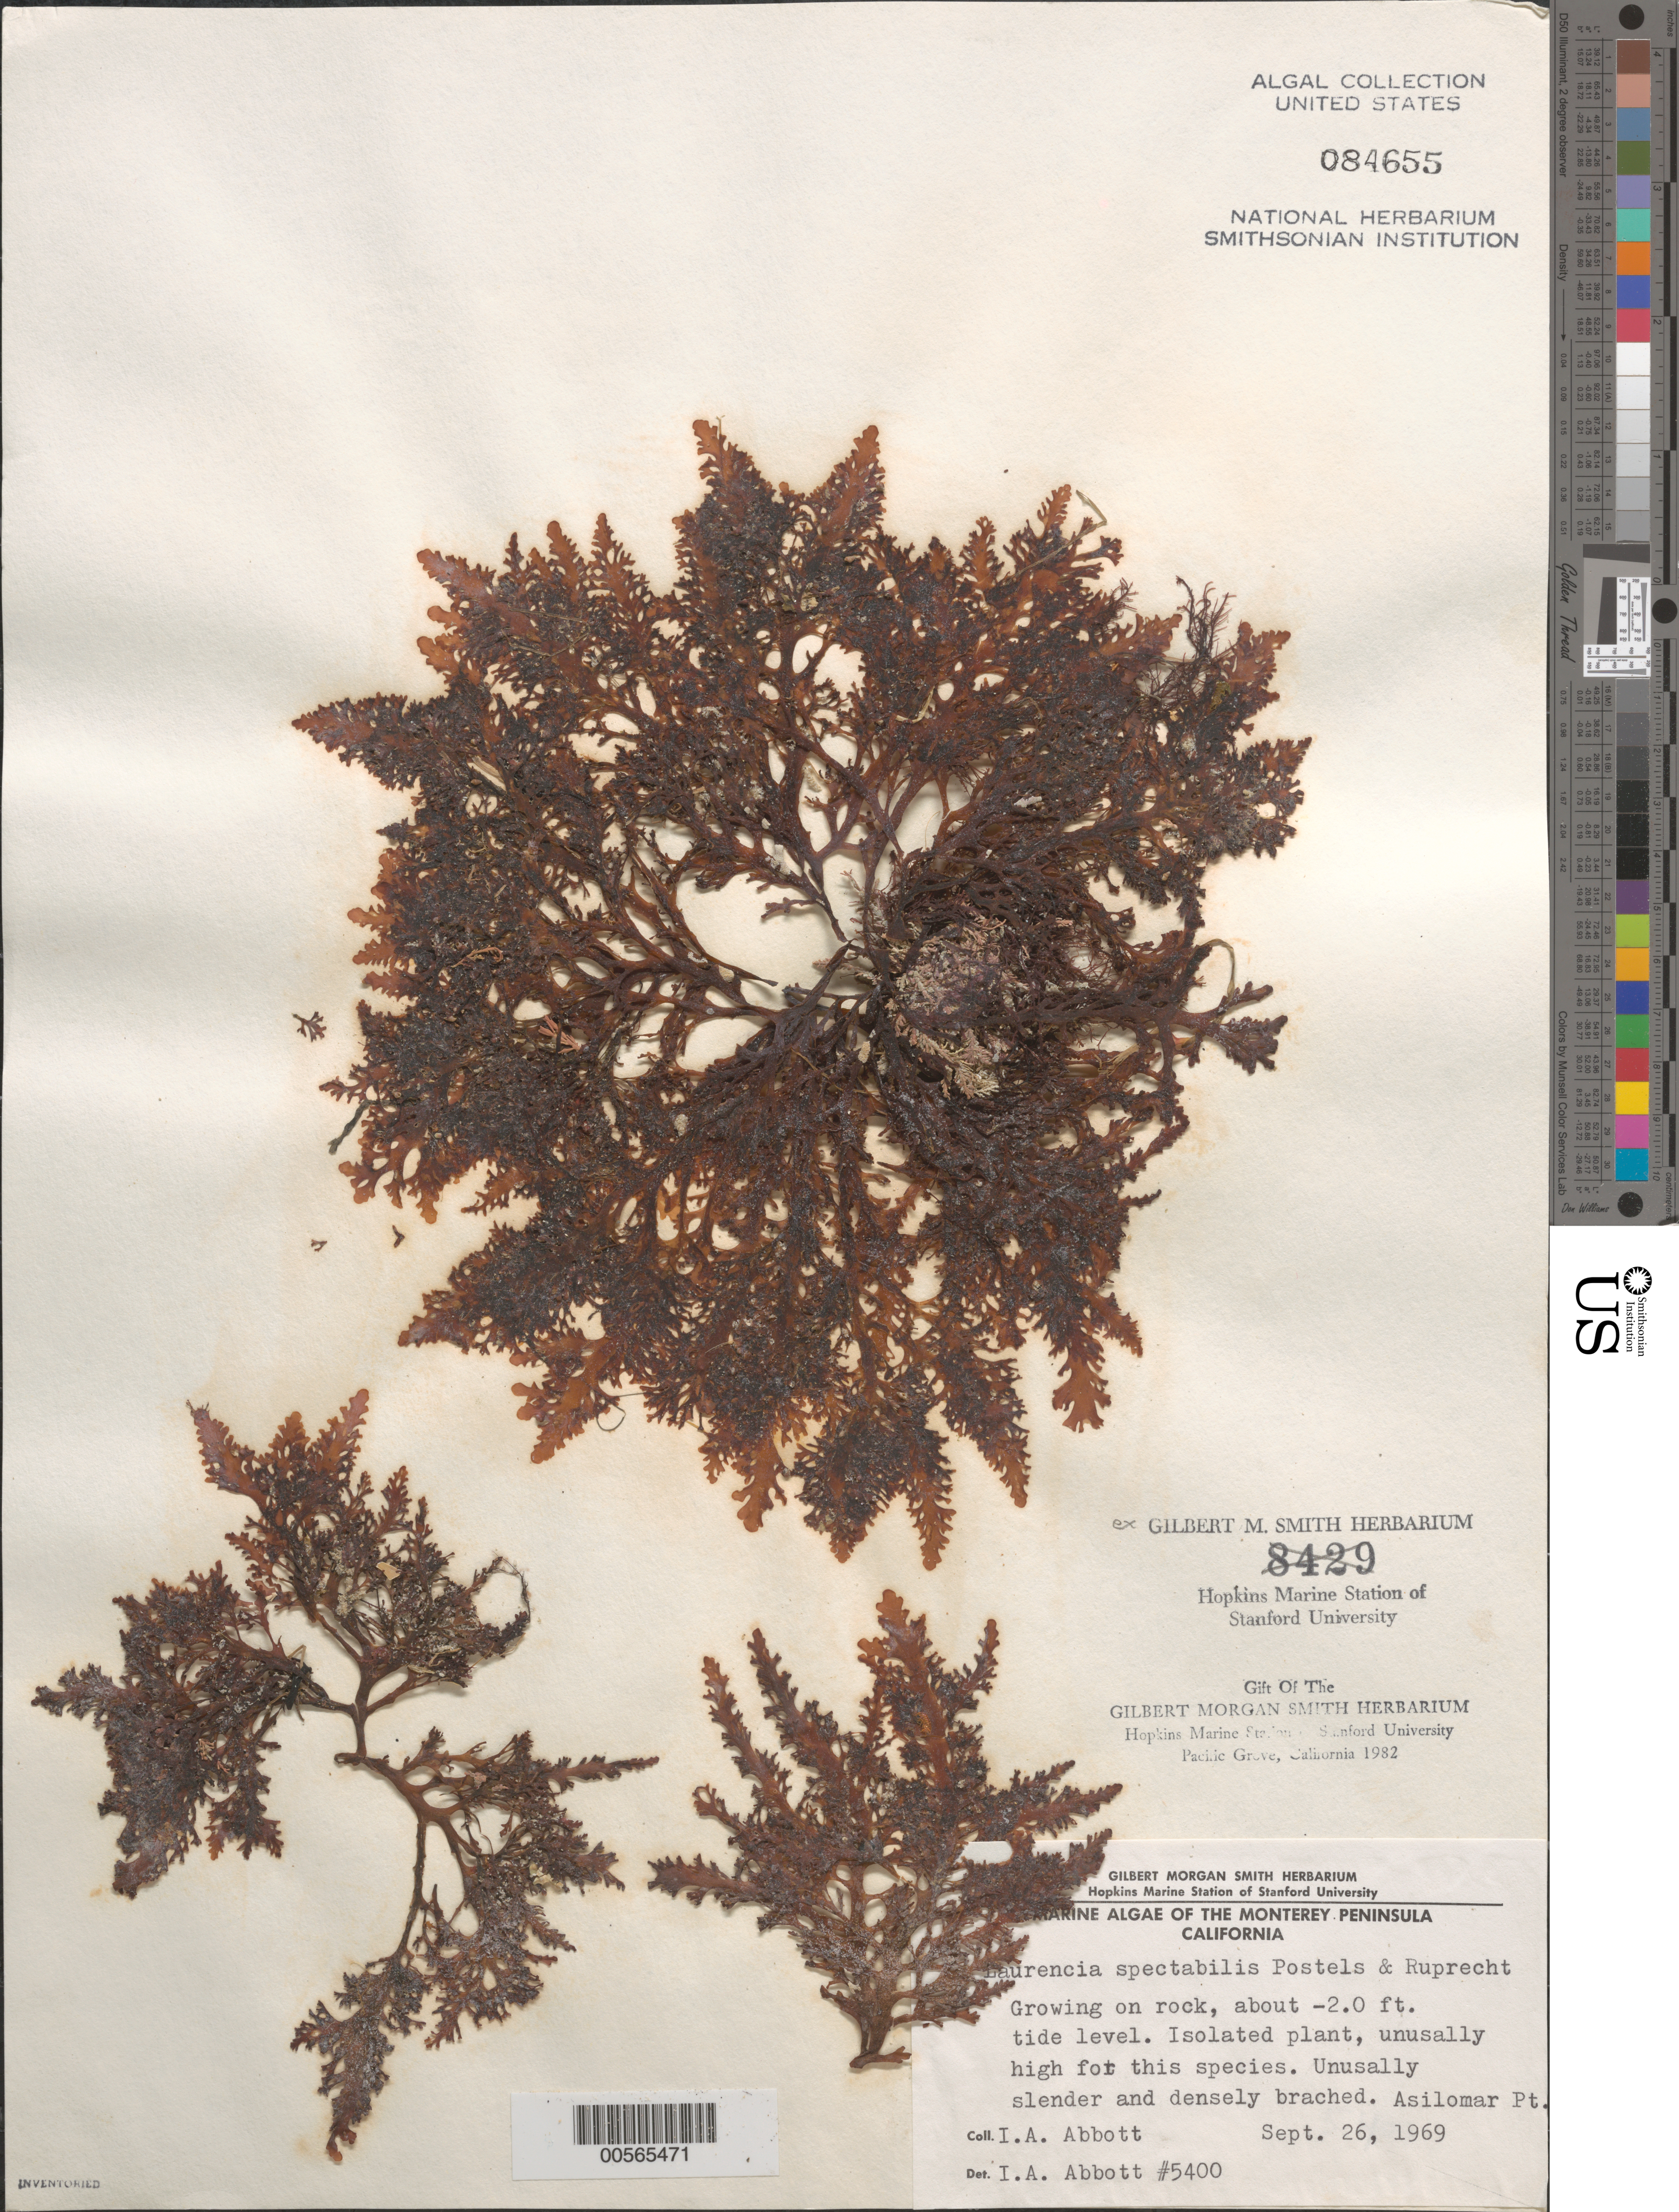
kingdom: Plantae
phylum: Rhodophyta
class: Florideophyceae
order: Ceramiales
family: Rhodomelaceae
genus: Osmundea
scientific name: Osmundea spectabilis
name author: (Postels & Rupr.) K.W. Nam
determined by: Algae name updating Project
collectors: I. A. Abbott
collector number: IAA 5400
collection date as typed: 26 Sep 1969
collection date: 1969-09-26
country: United States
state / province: California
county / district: Monterey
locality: Asilomar Point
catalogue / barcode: US 84655